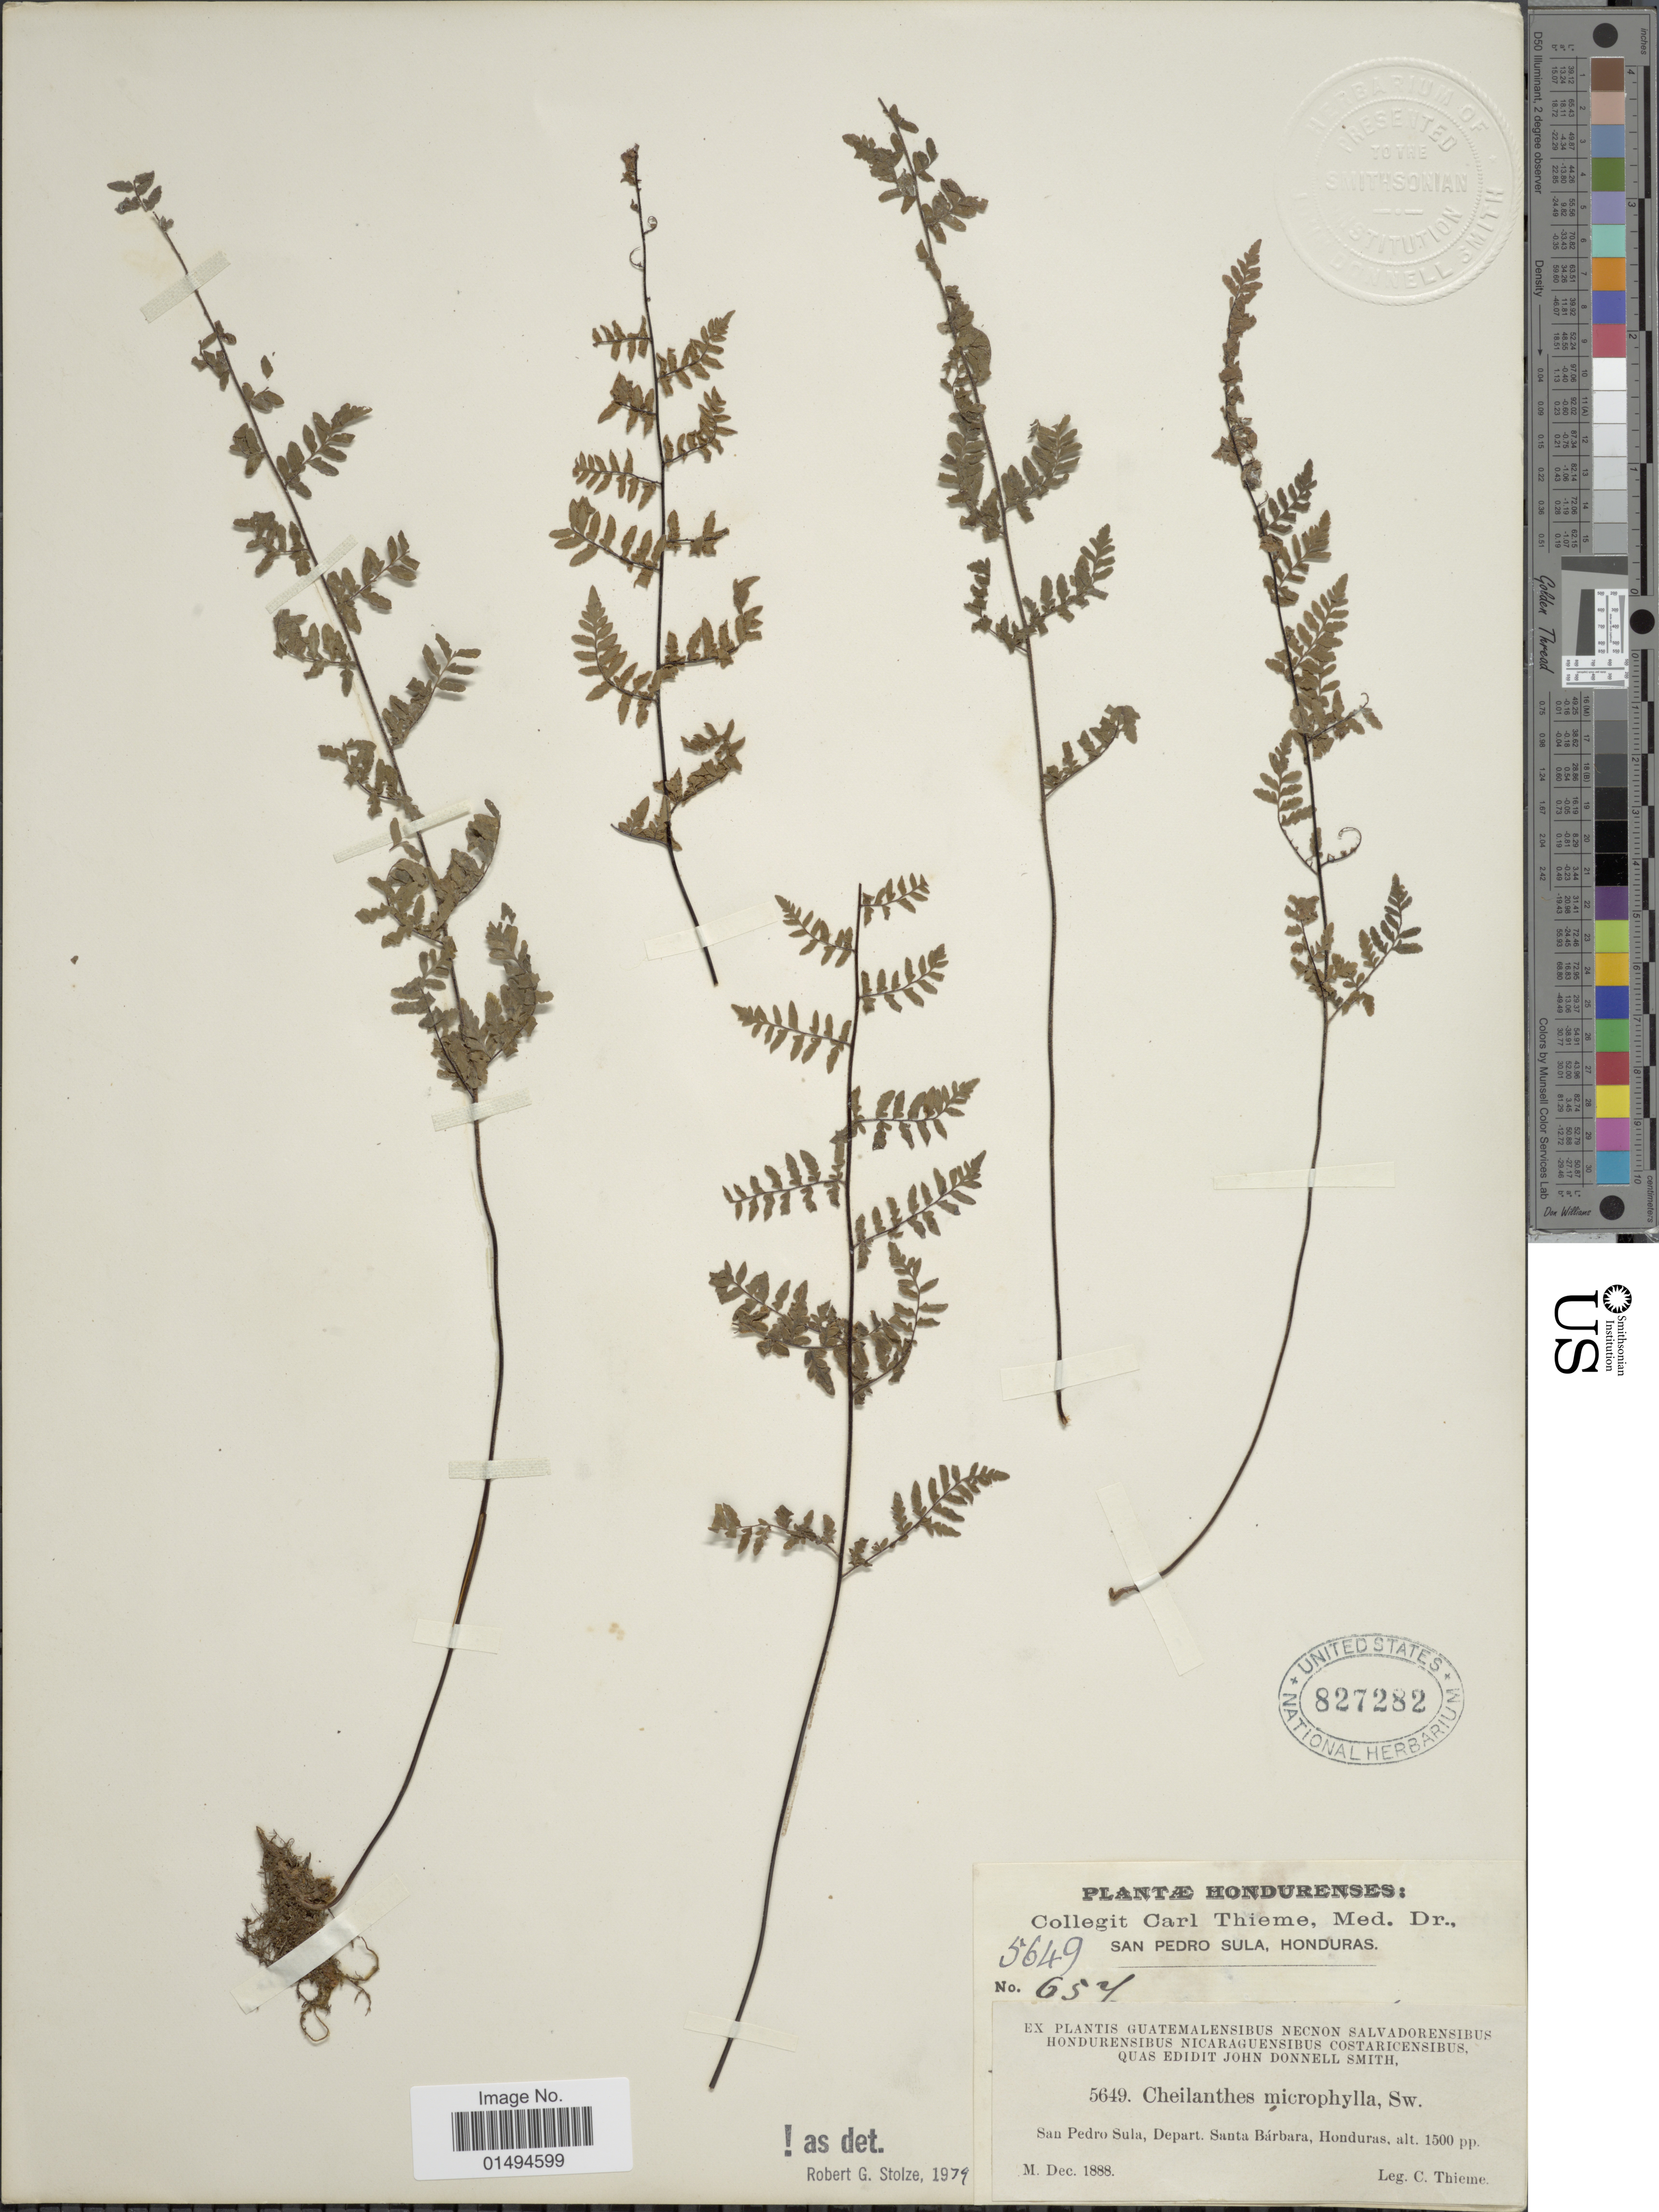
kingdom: Plantae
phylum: Tracheophyta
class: Polypodiopsida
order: Polypodiales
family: Pteridaceae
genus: Myriopteris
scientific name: Myriopteris microphylla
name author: (Sw.) Grusz & Windham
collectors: C. Thieme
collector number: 654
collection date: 1888-12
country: Honduras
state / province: Santa Bárbara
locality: San Pedro Sula, Depart. Santa Barbara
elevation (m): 457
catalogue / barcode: US 827282